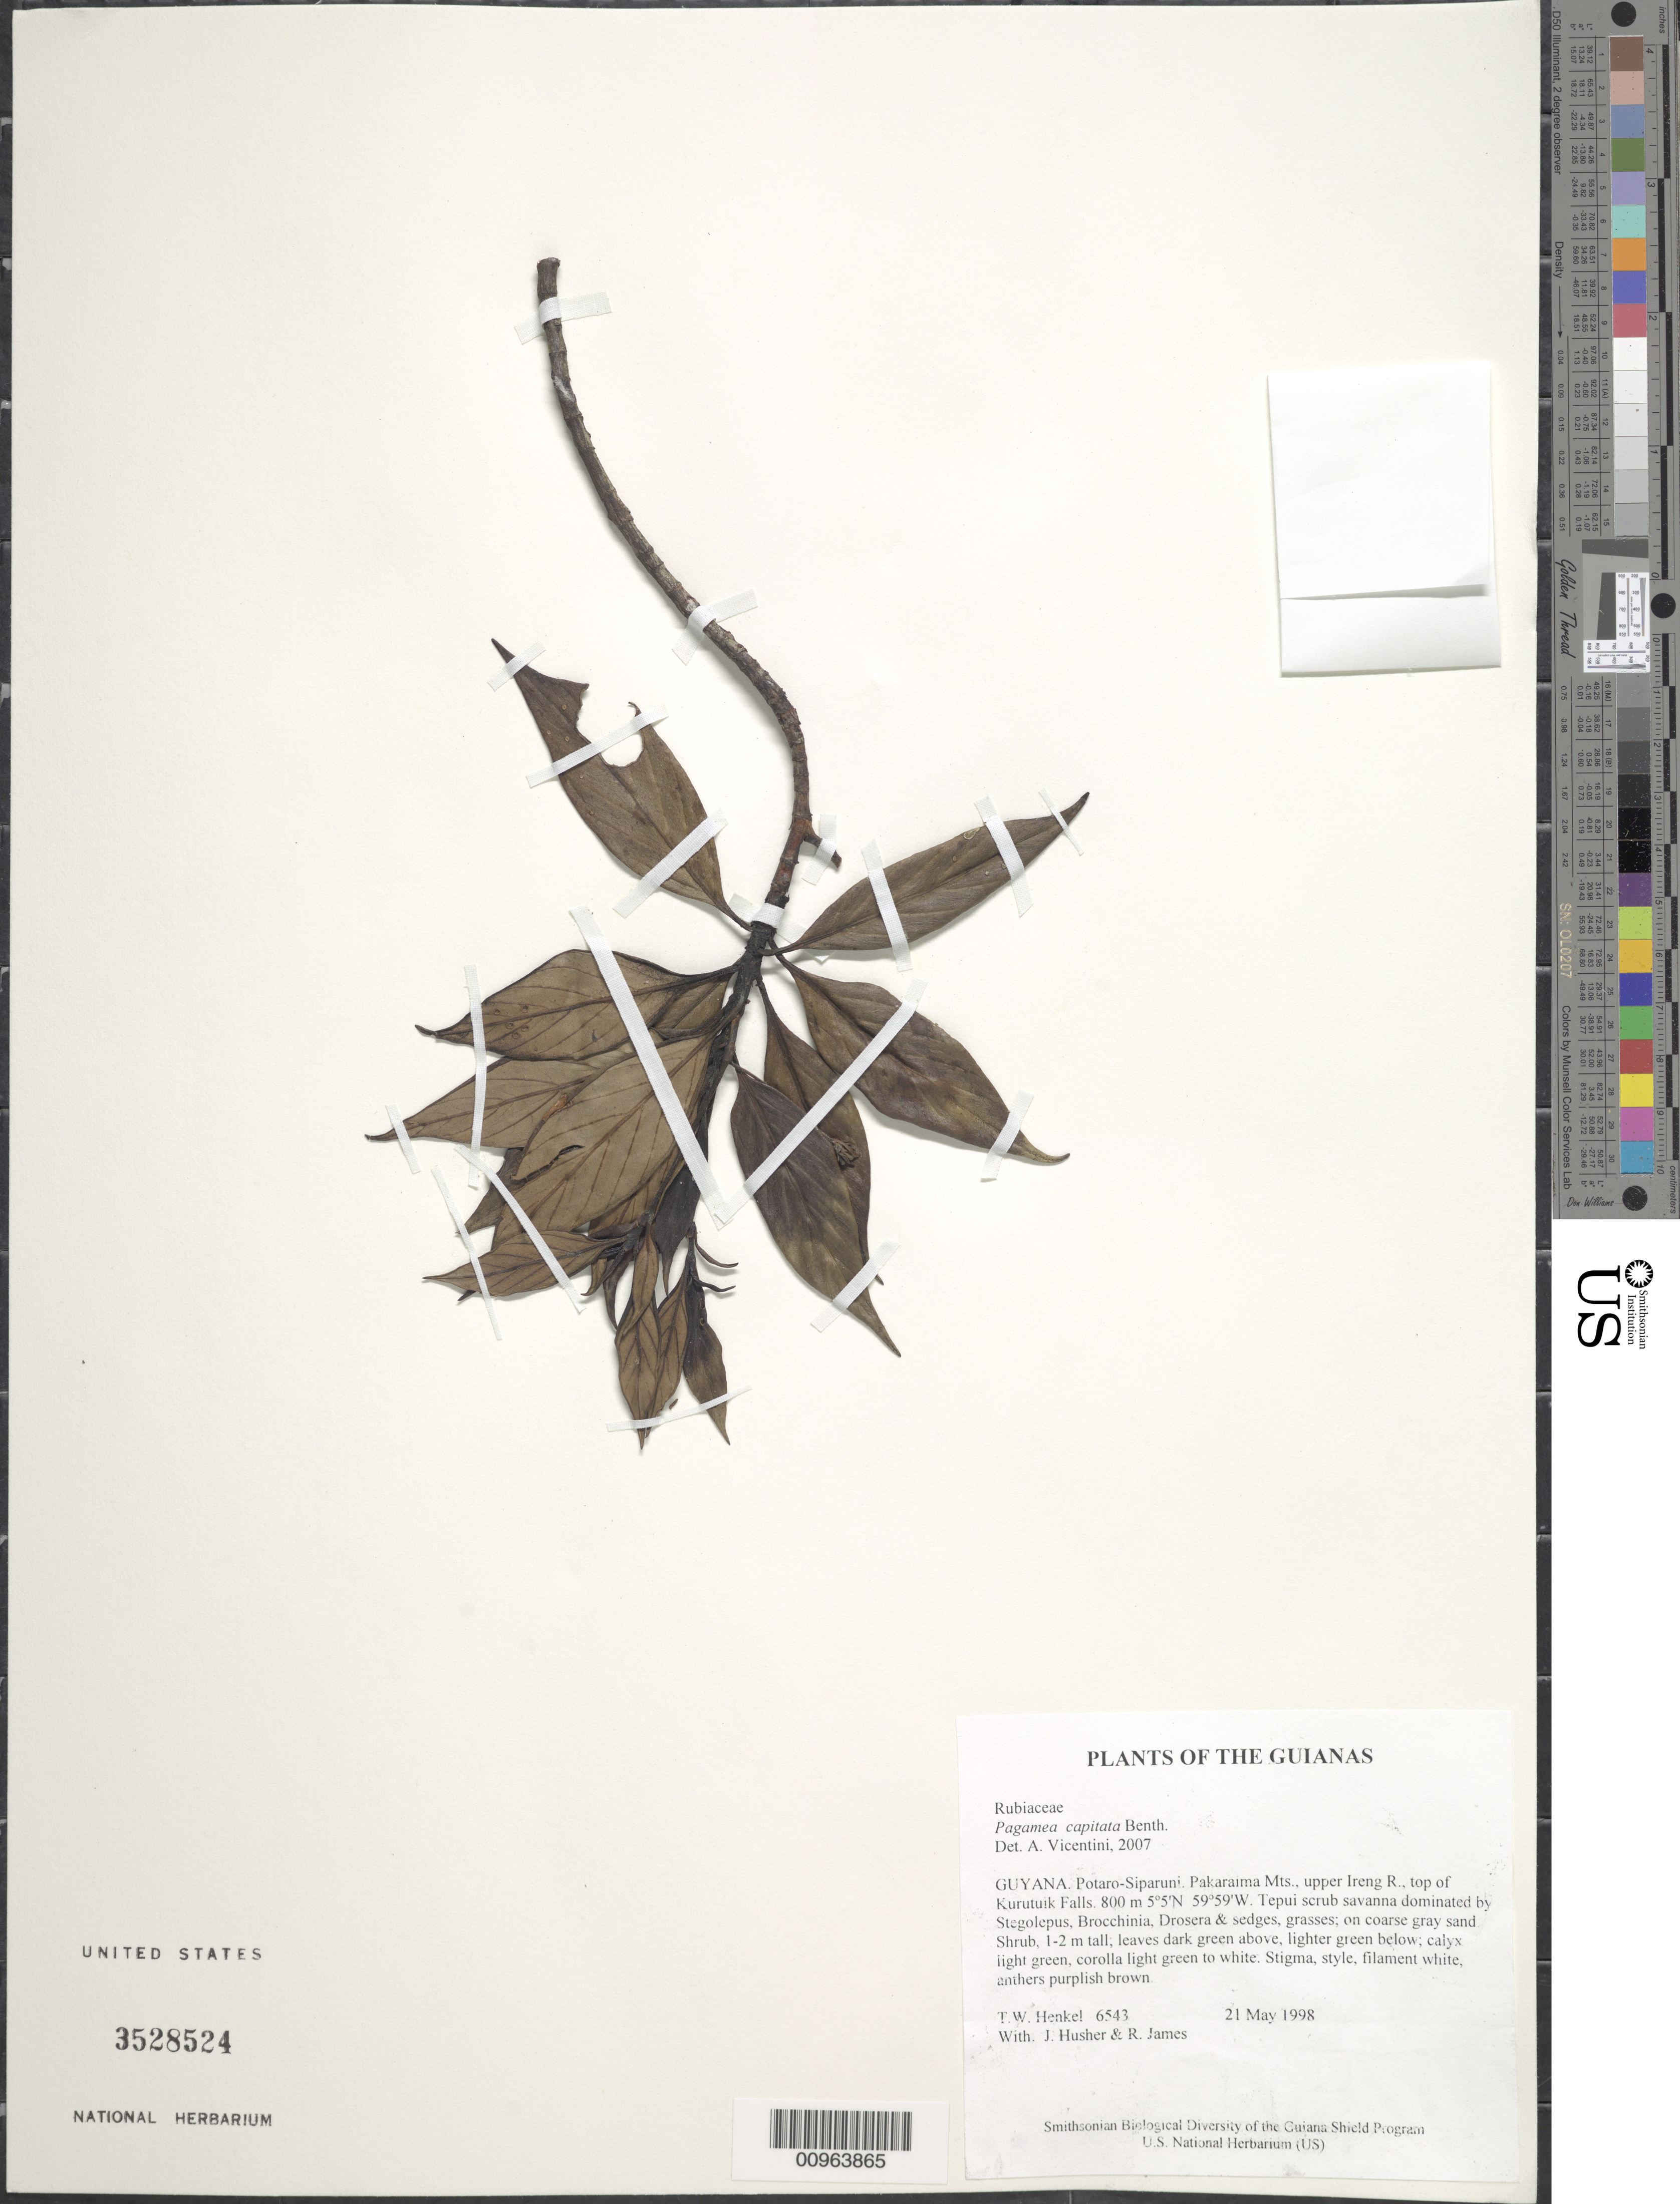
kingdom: Plantae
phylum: Tracheophyta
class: Magnoliopsida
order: Gentianales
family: Rubiaceae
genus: Pagamea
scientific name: Pagamea capitata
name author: Benth.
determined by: Vicentini, A.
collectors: T. Henkel, J. Husher & R. James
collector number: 6543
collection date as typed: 21 May 1998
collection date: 1998-05-21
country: Guyana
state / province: Potaro-Siparuni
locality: Pakaraima Mts., upper Ireng R., top of Kurutuik Falls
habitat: Tepui scrub savanna dominated by Stegolepus, Brocchinia, Drosera & sedges, grasses; on coarse gray sand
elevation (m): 800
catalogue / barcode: US 3528524